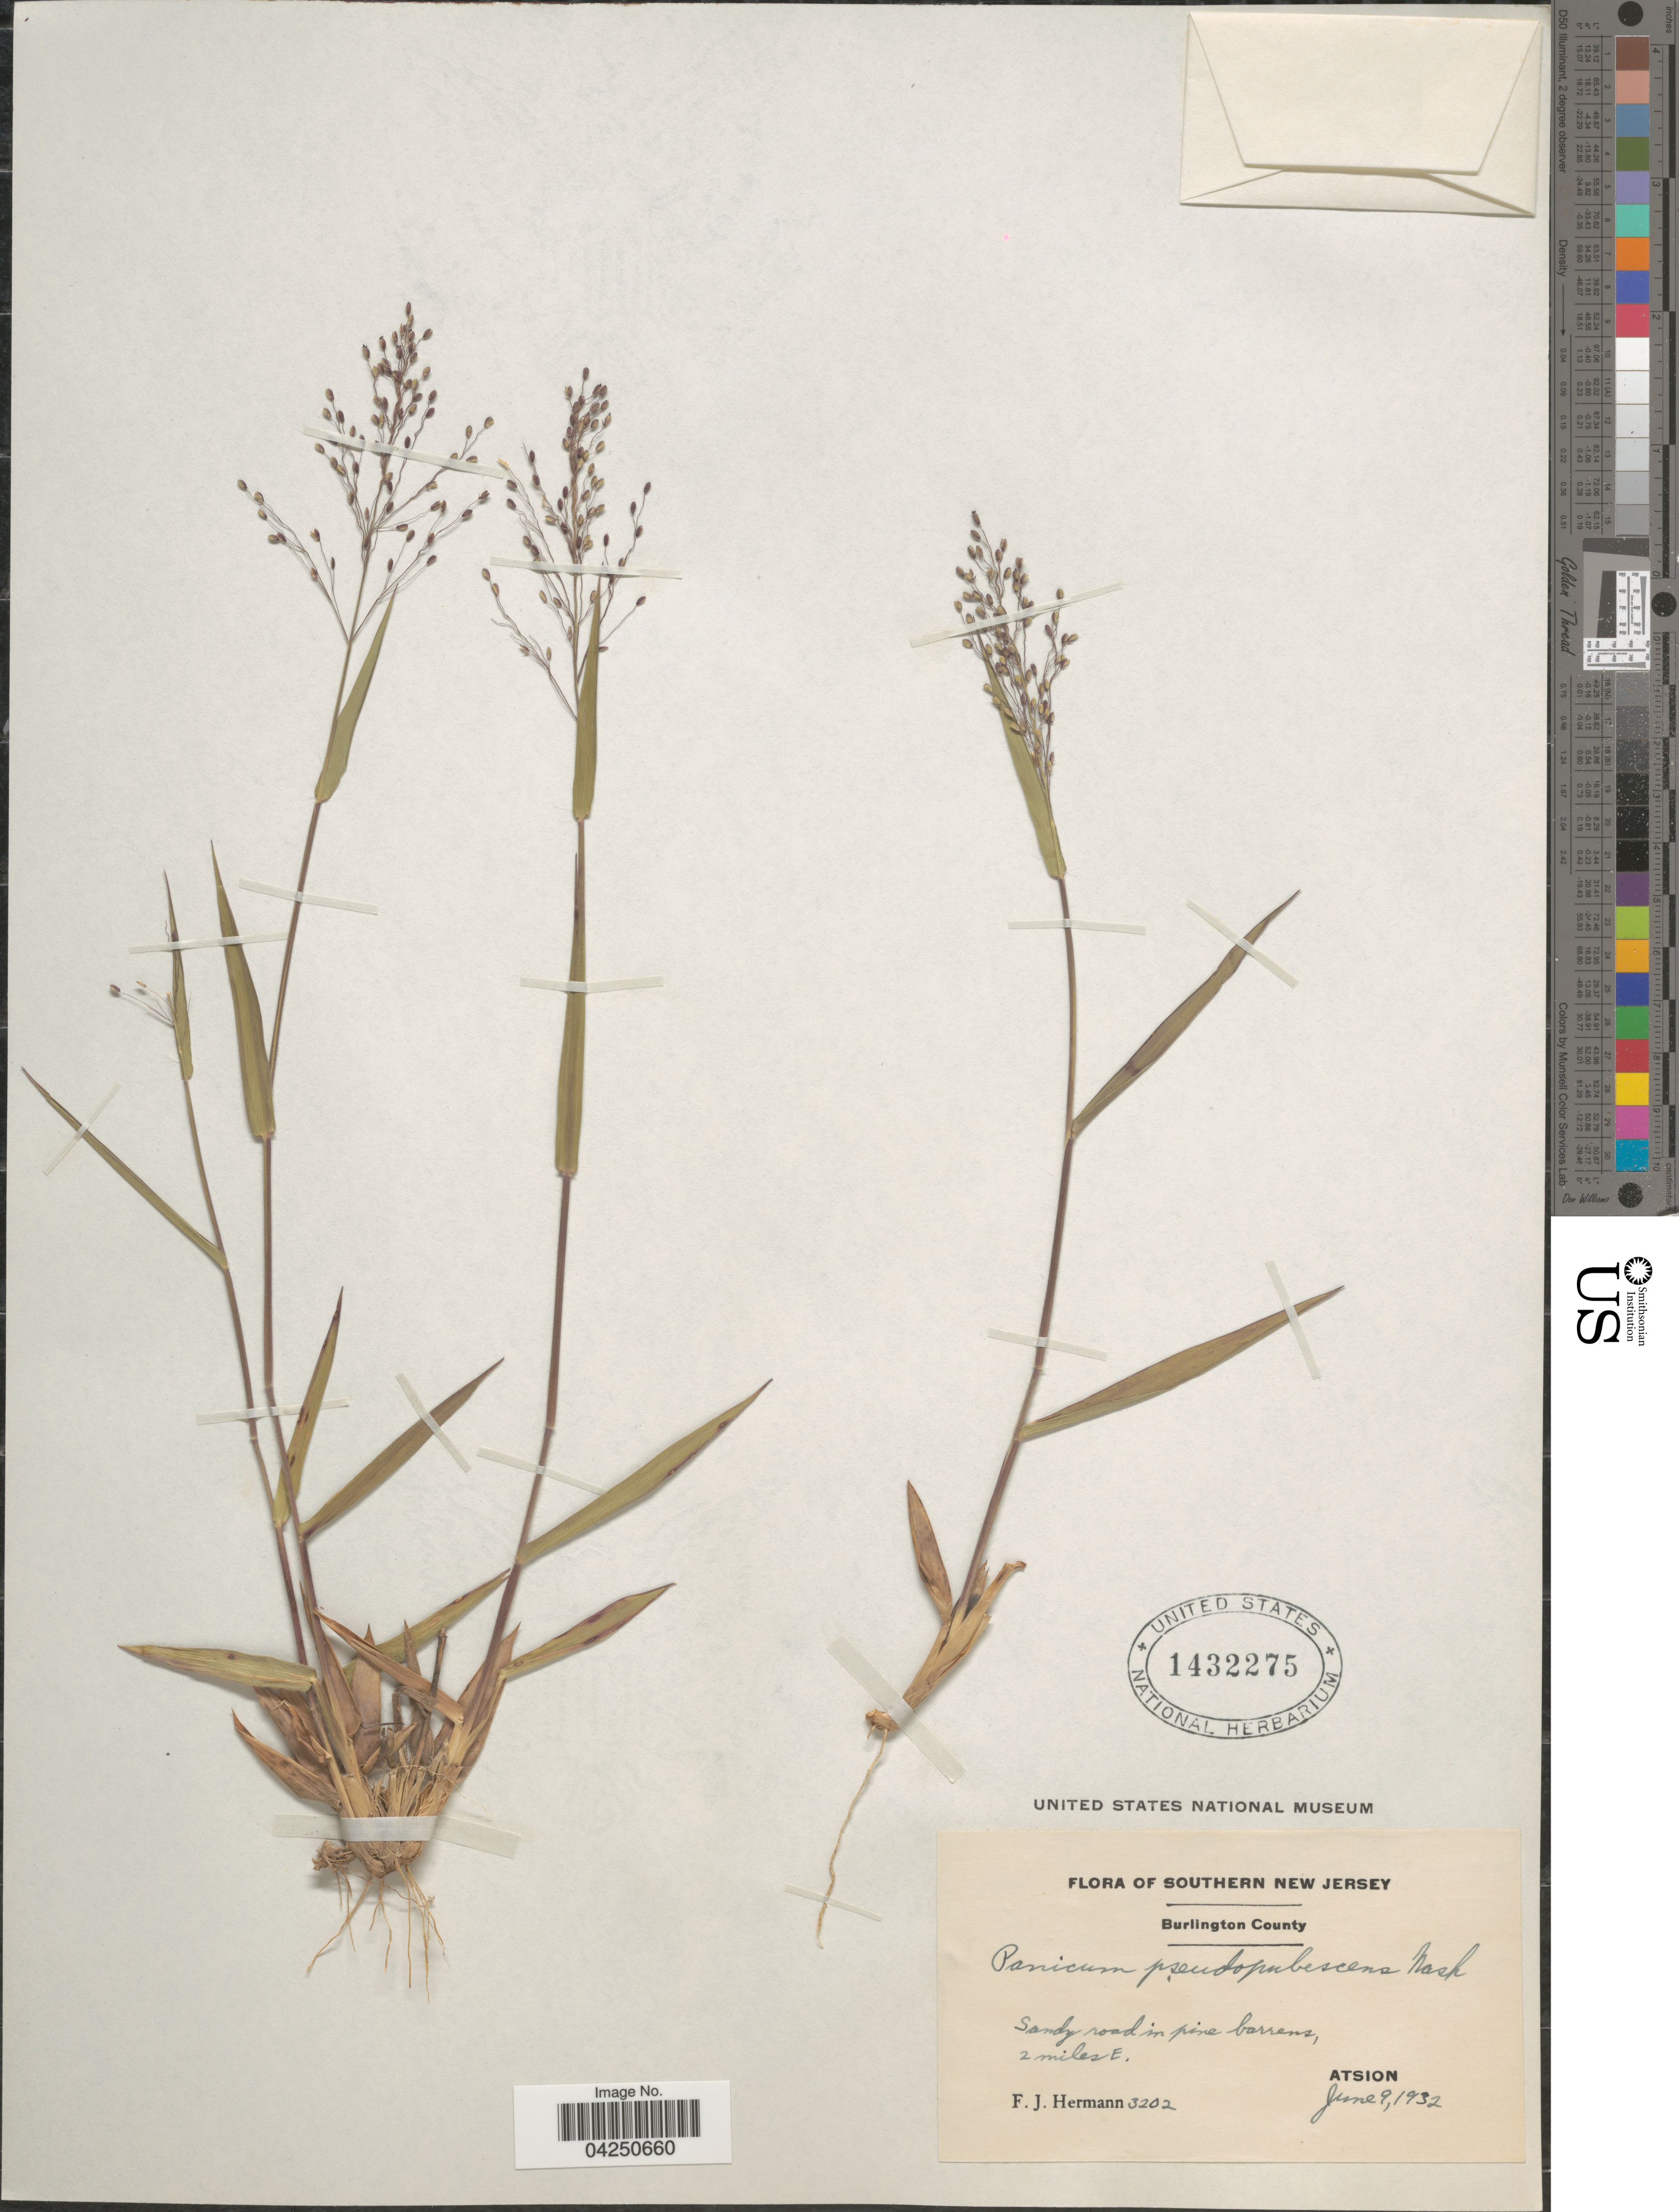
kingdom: Plantae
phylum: Tracheophyta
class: Liliopsida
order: Poales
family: Poaceae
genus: Dichanthelium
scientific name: Dichanthelium acuminatum var. acuminatum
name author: (Sw.) Gould & C.A. Clark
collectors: F. J. Hermann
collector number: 3202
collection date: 1932-06-09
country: United States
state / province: New Jersey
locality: Southern New Jersey. Burlington County. Sandy road in pine barrens, 2 miles E. Atsion.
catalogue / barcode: US 1432275